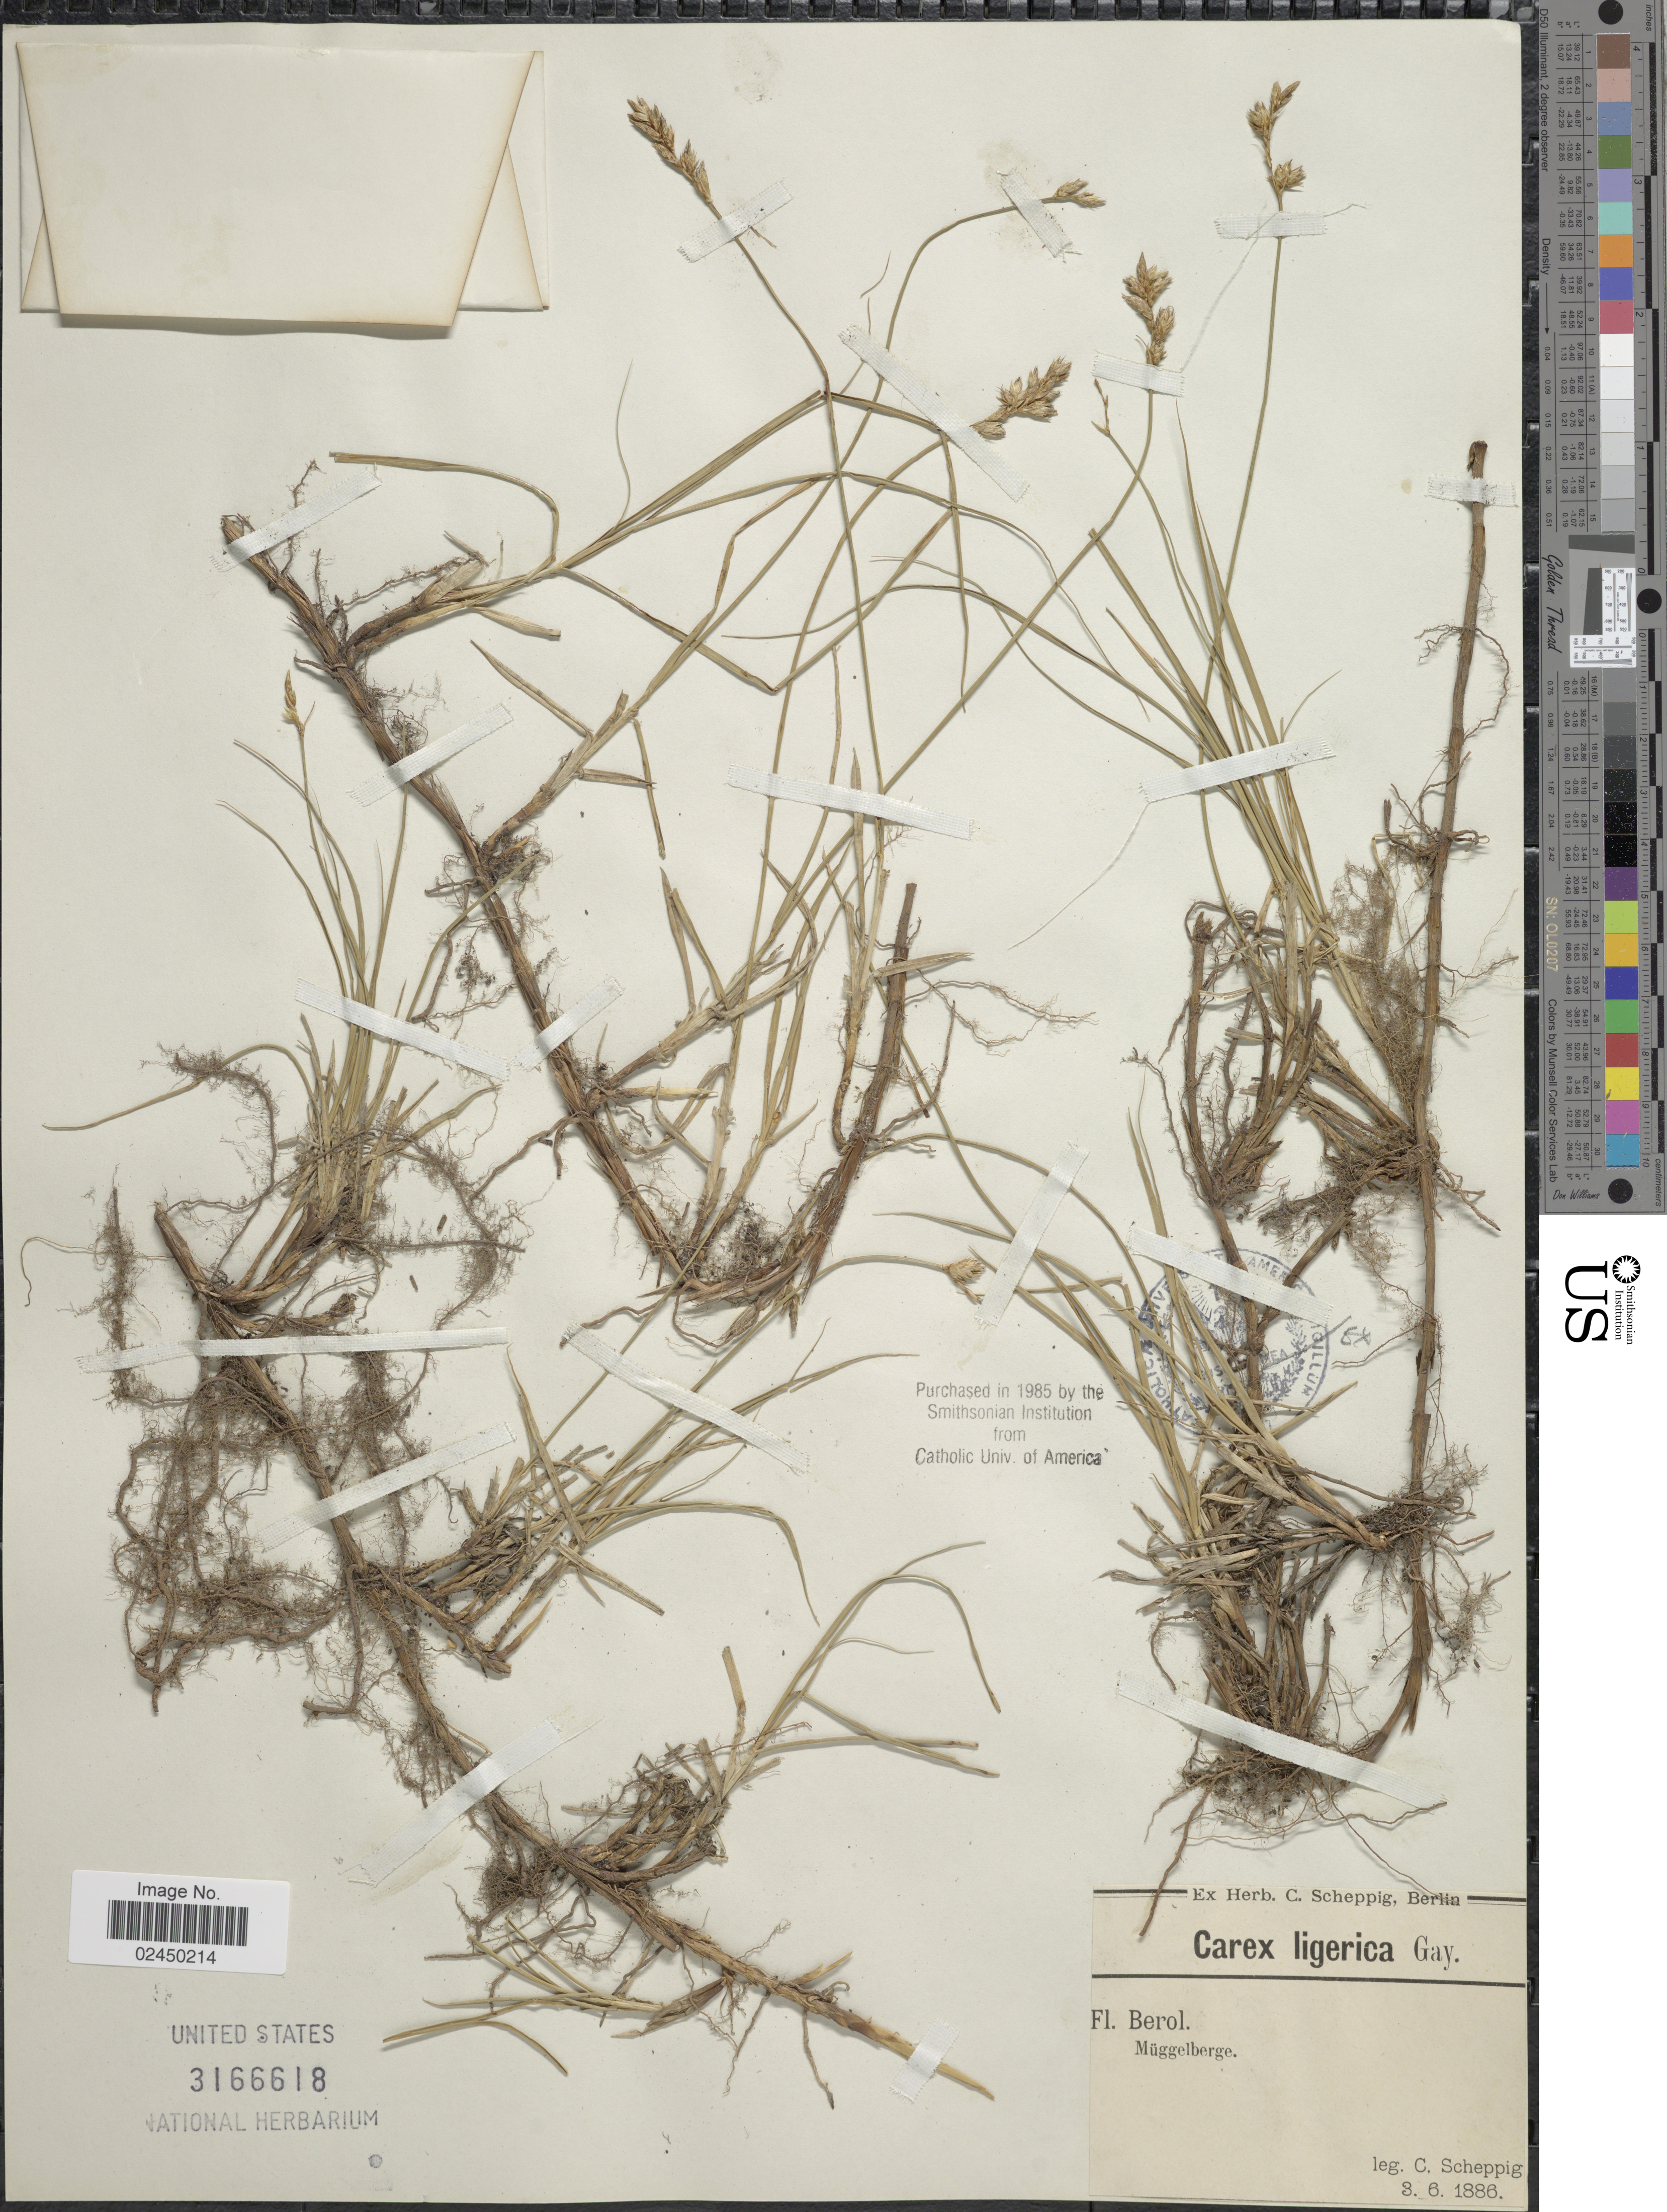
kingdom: Plantae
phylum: Tracheophyta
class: Liliopsida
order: Poales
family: Cyperaceae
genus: Carex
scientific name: Carex colchica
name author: J. Gay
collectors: C. Scheppig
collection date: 1886-06-03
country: Germany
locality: Fl. Berol. Müggelberge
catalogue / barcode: US 3166618